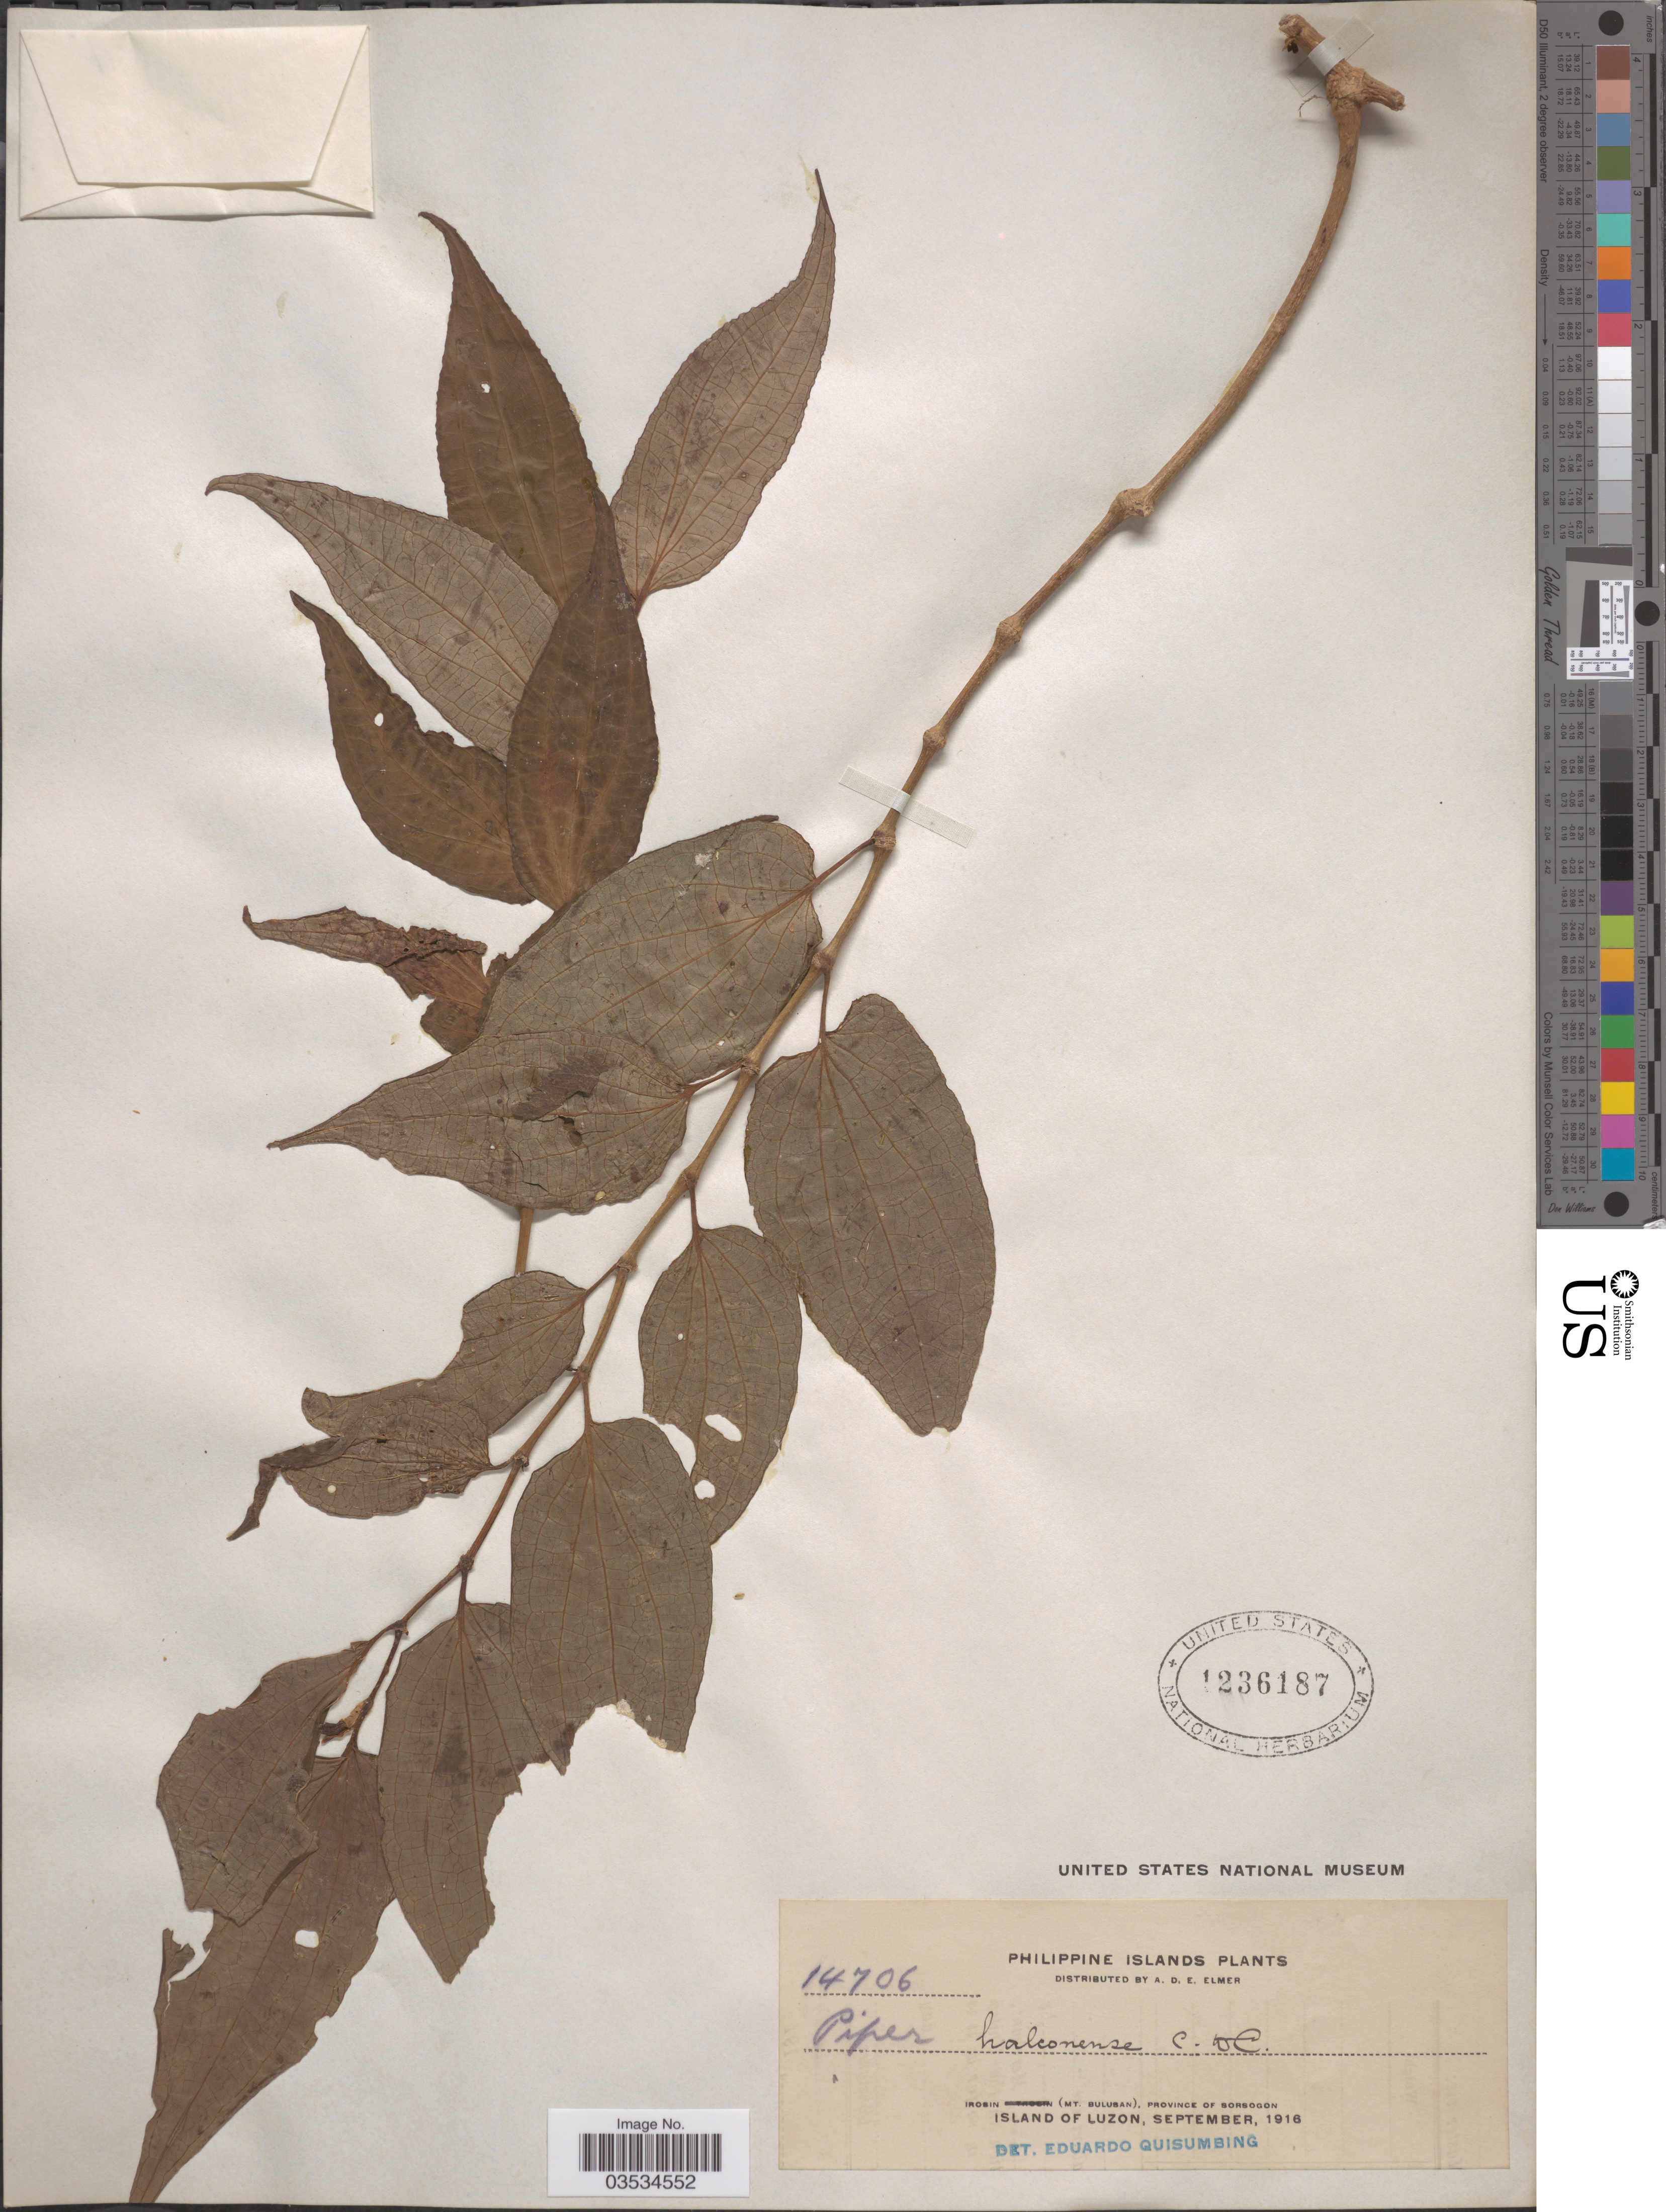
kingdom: Plantae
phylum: Tracheophyta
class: Magnoliopsida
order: Piperales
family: Piperaceae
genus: Piper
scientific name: Piper halconense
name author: C. DC.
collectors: A. D. E. Elmer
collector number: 14706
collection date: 1916-09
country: Philippines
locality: Philippine Islands. Irosin (Mt. Bulusan), Province of Sorsogon. Island of Luzon.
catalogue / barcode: US 1236187